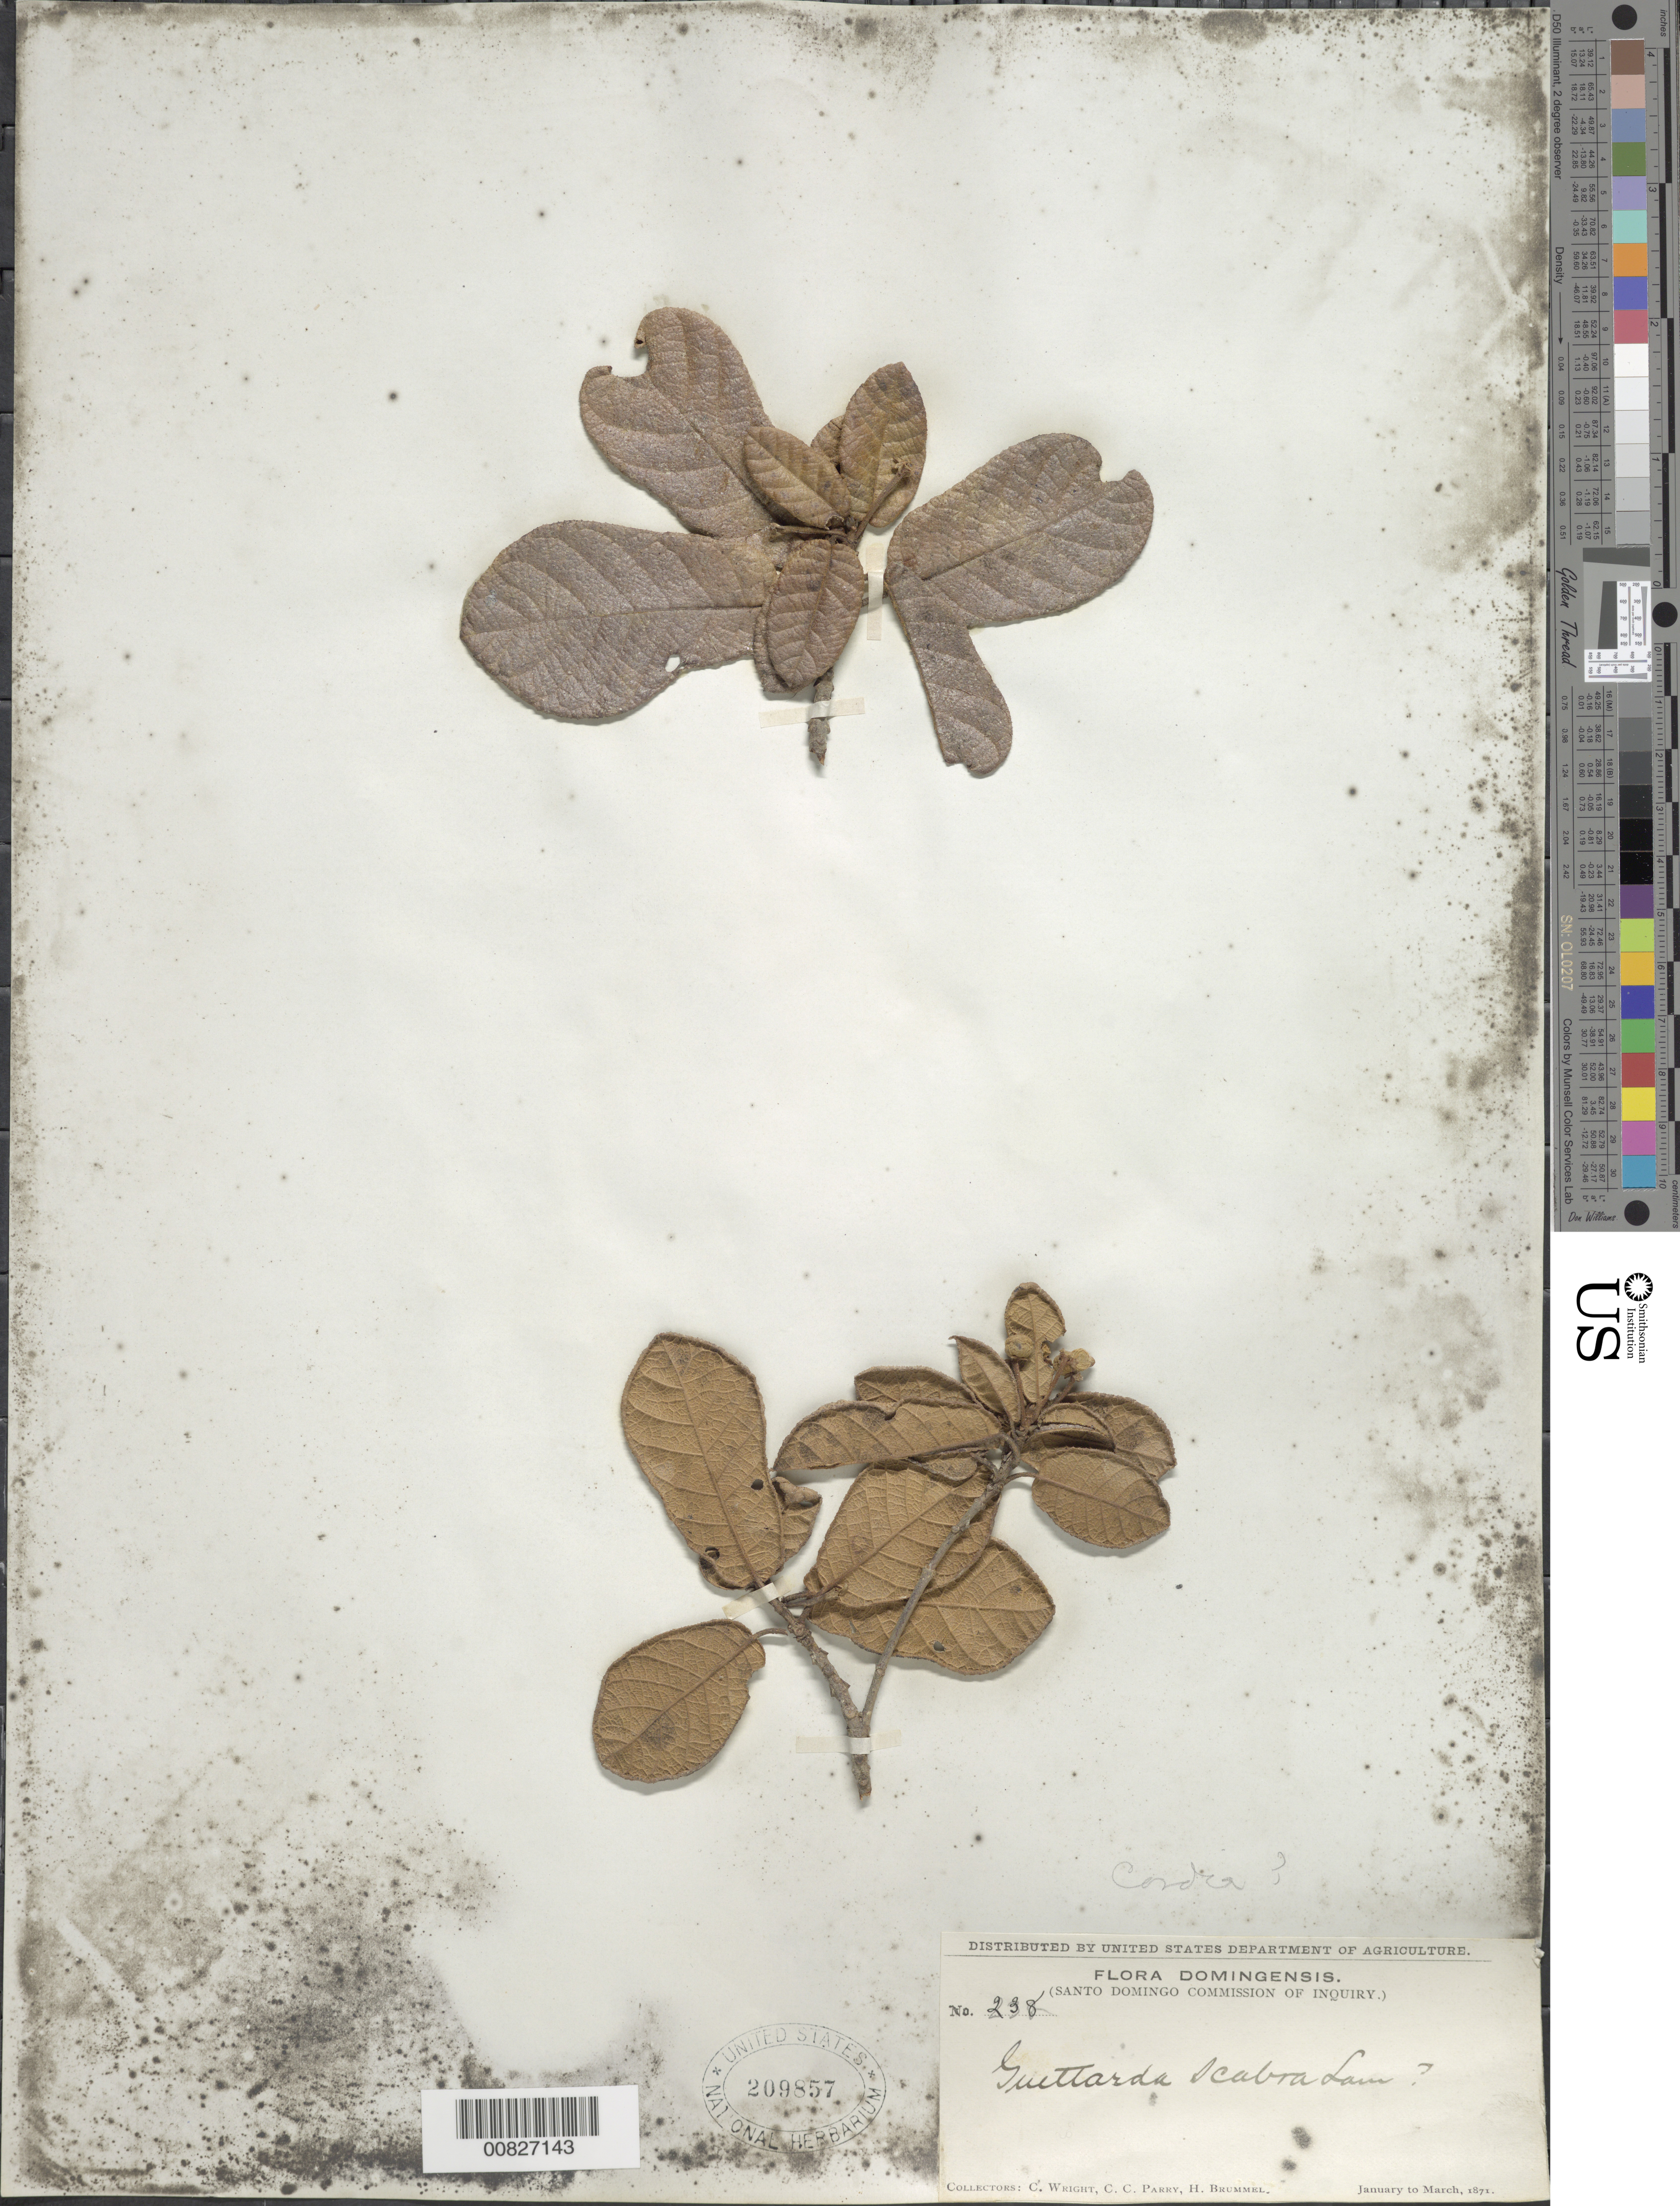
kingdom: Plantae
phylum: Tracheophyta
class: Magnoliopsida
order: Gentianales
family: Rubiaceae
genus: Guettarda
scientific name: Guettarda scabra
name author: (L.) Vent.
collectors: C. Wright, C. C. Parry & H. Brummel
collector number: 238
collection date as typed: Jan 1871 to -- Mar 1871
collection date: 1871-01/1871-03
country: Dominican Republic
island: Hispaniola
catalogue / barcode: US 209857